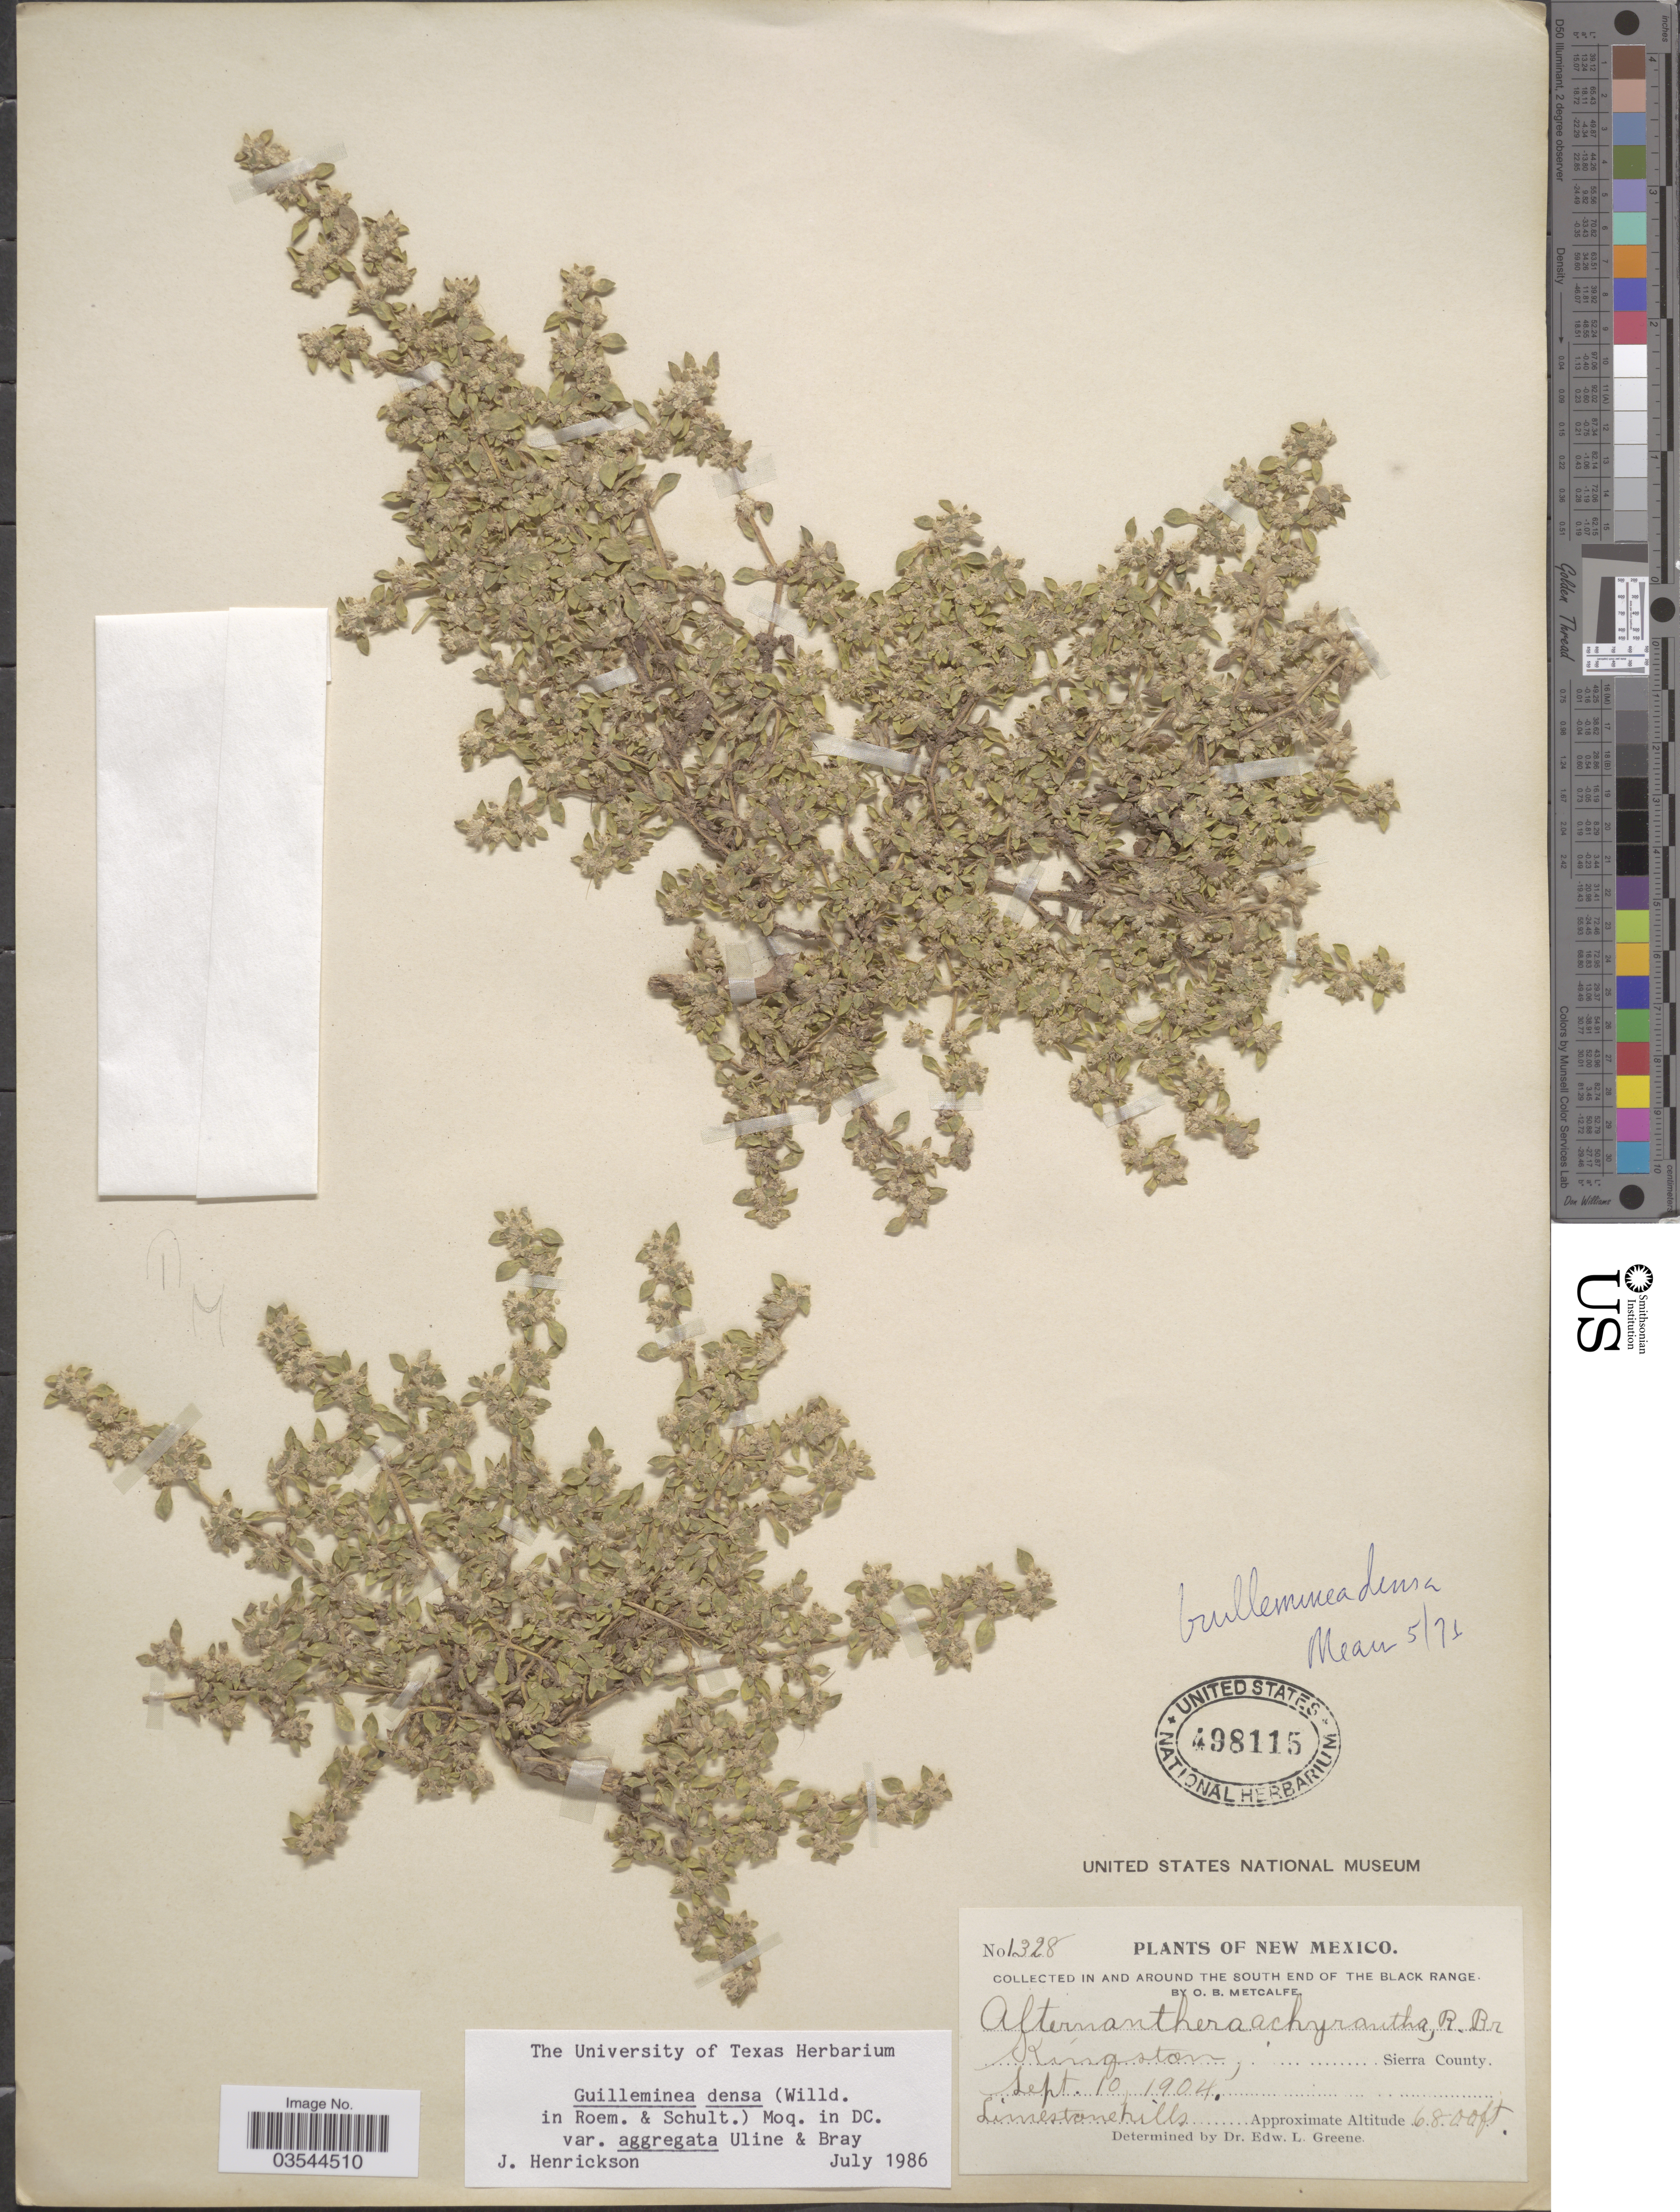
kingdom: Plantae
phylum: Tracheophyta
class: Magnoliopsida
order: Caryophyllales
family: Amaranthaceae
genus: Guilleminea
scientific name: Guilleminea densa var. aggregata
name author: Uline & W.L. Bray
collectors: O. B. Metcalfe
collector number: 1328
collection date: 1904-09-10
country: United States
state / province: New Mexico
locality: In and around the south end of the Black Range. Kingston. Sierra County.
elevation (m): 2073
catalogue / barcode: US 498115